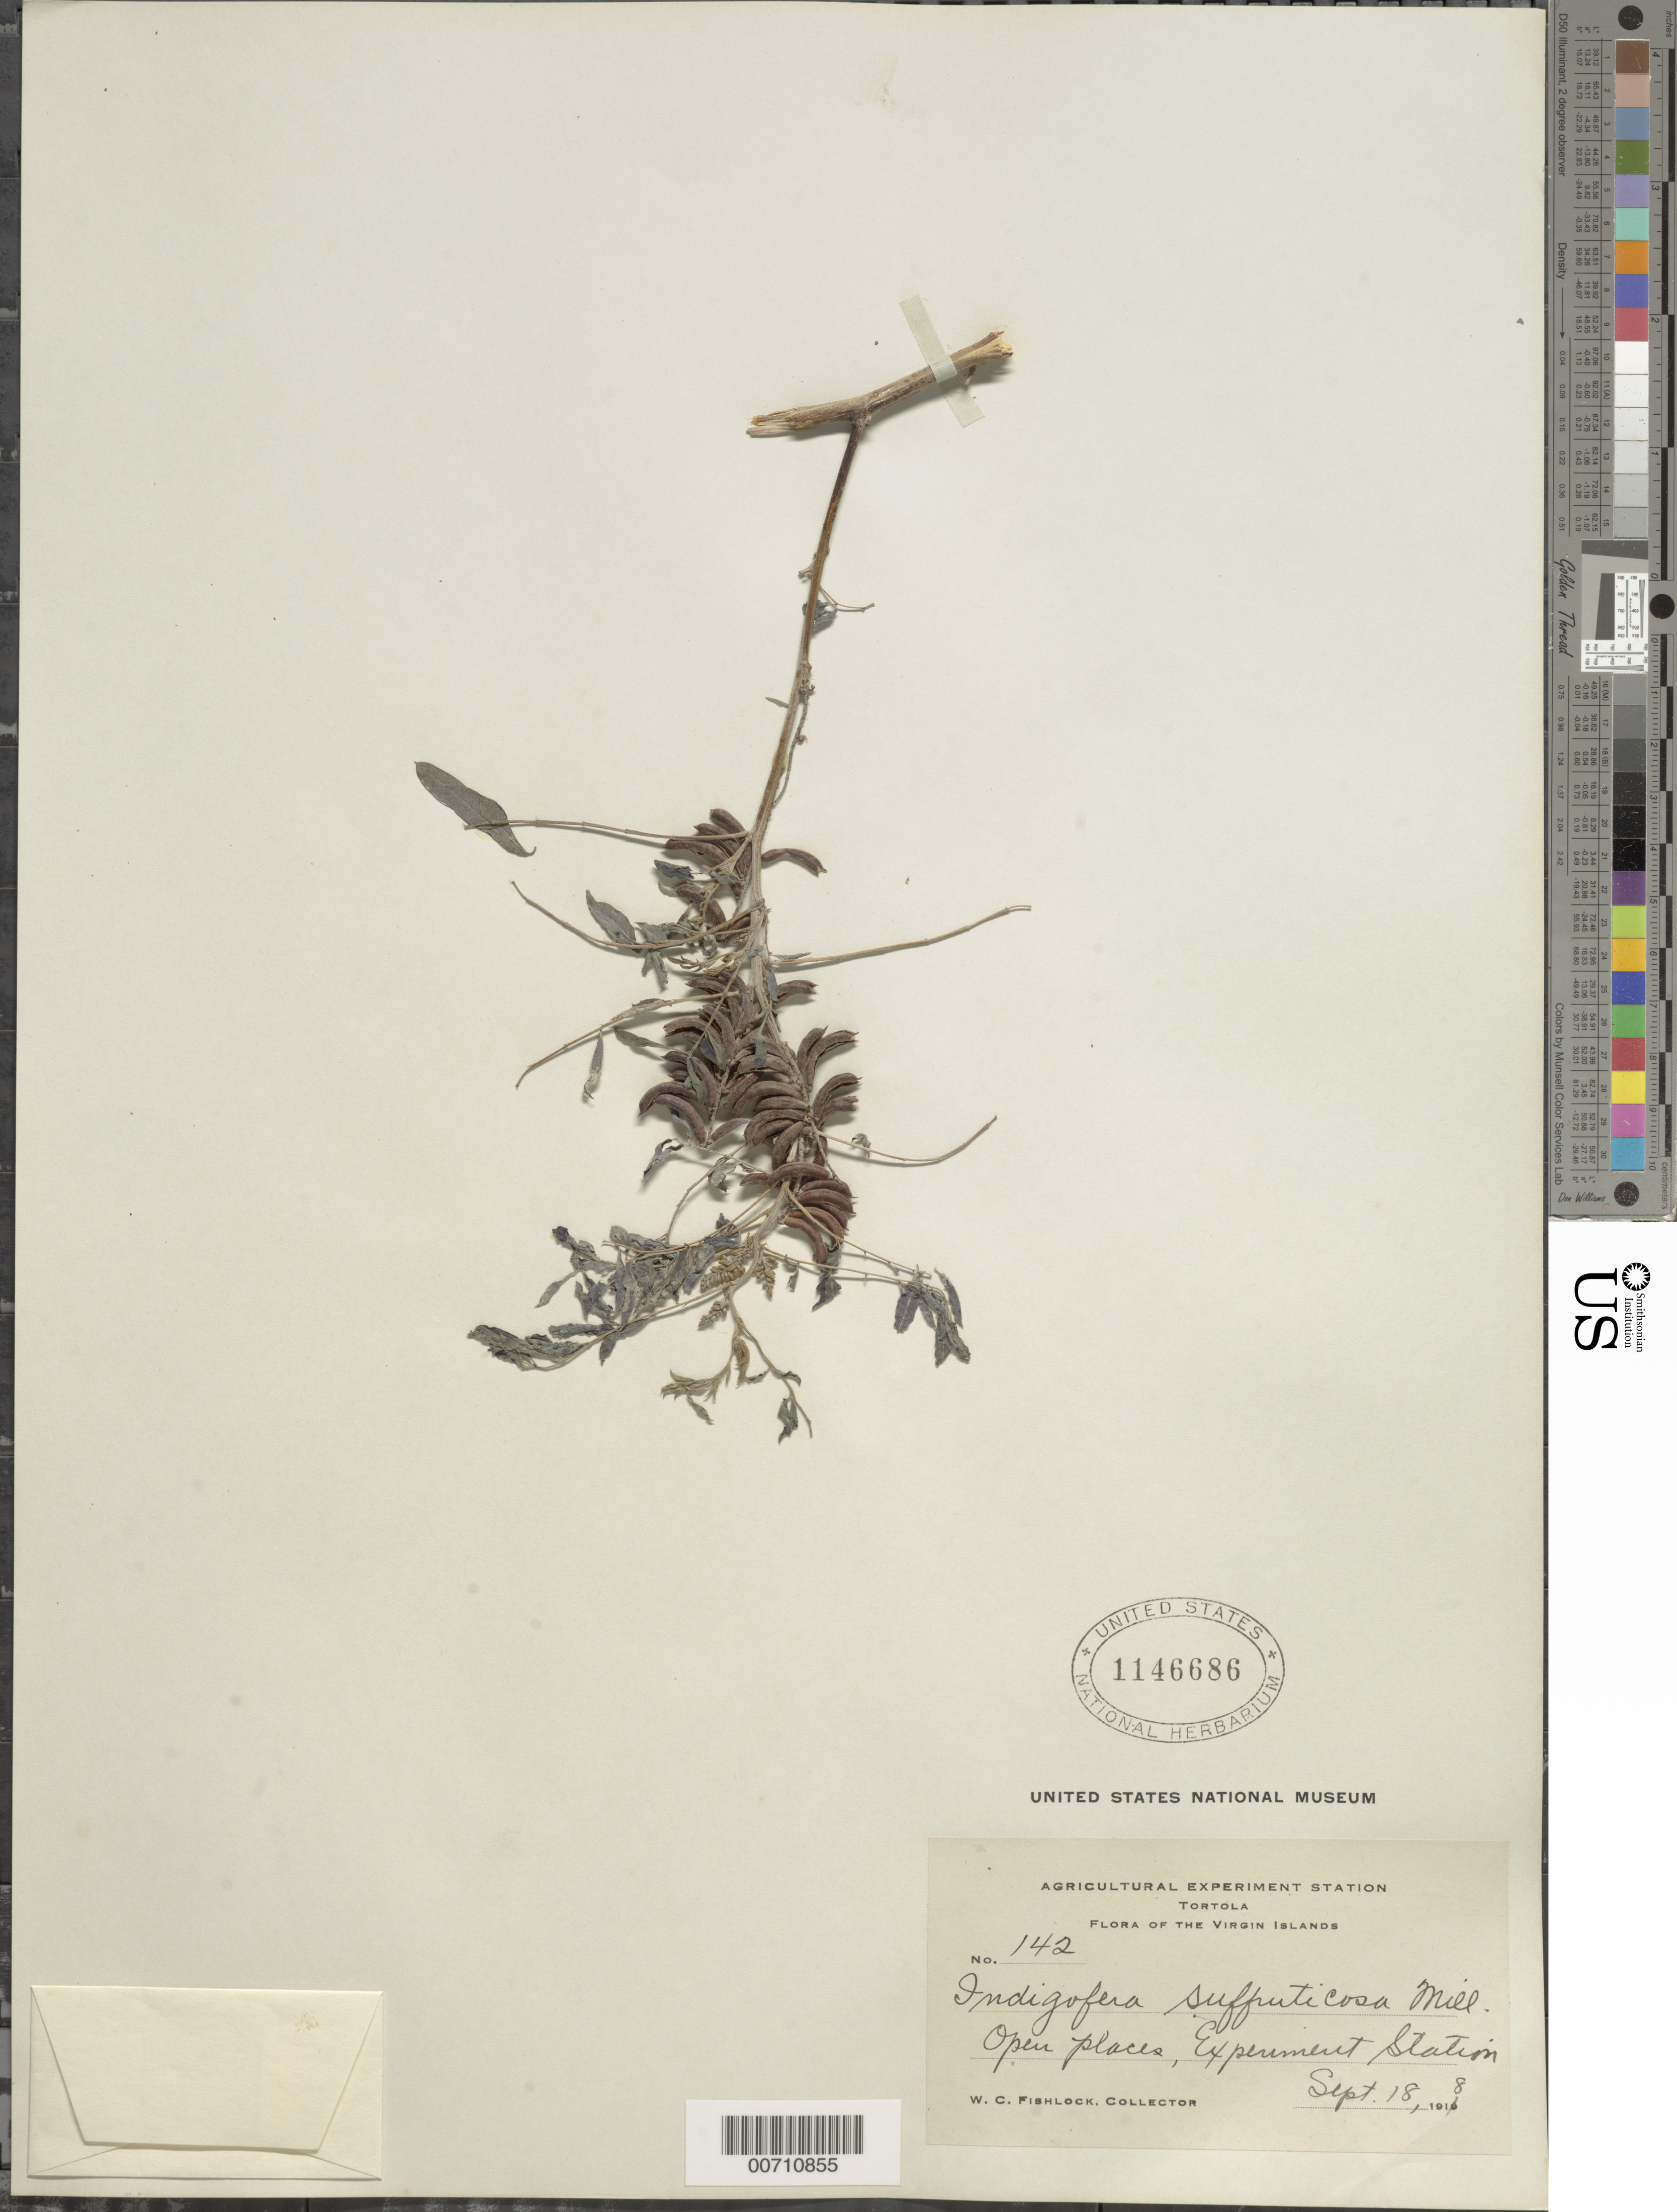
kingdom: Plantae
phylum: Tracheophyta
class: Magnoliopsida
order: Fabales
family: Fabaceae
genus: Indigofera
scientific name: Indigofera suffruticosa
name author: Mill.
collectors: W. Fishlock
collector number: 142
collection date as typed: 18 Sep 1918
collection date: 1918-09-18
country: British Virgin Islands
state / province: Tortola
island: Tortola Island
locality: Exp. Station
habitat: Open places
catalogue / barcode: US 1146686